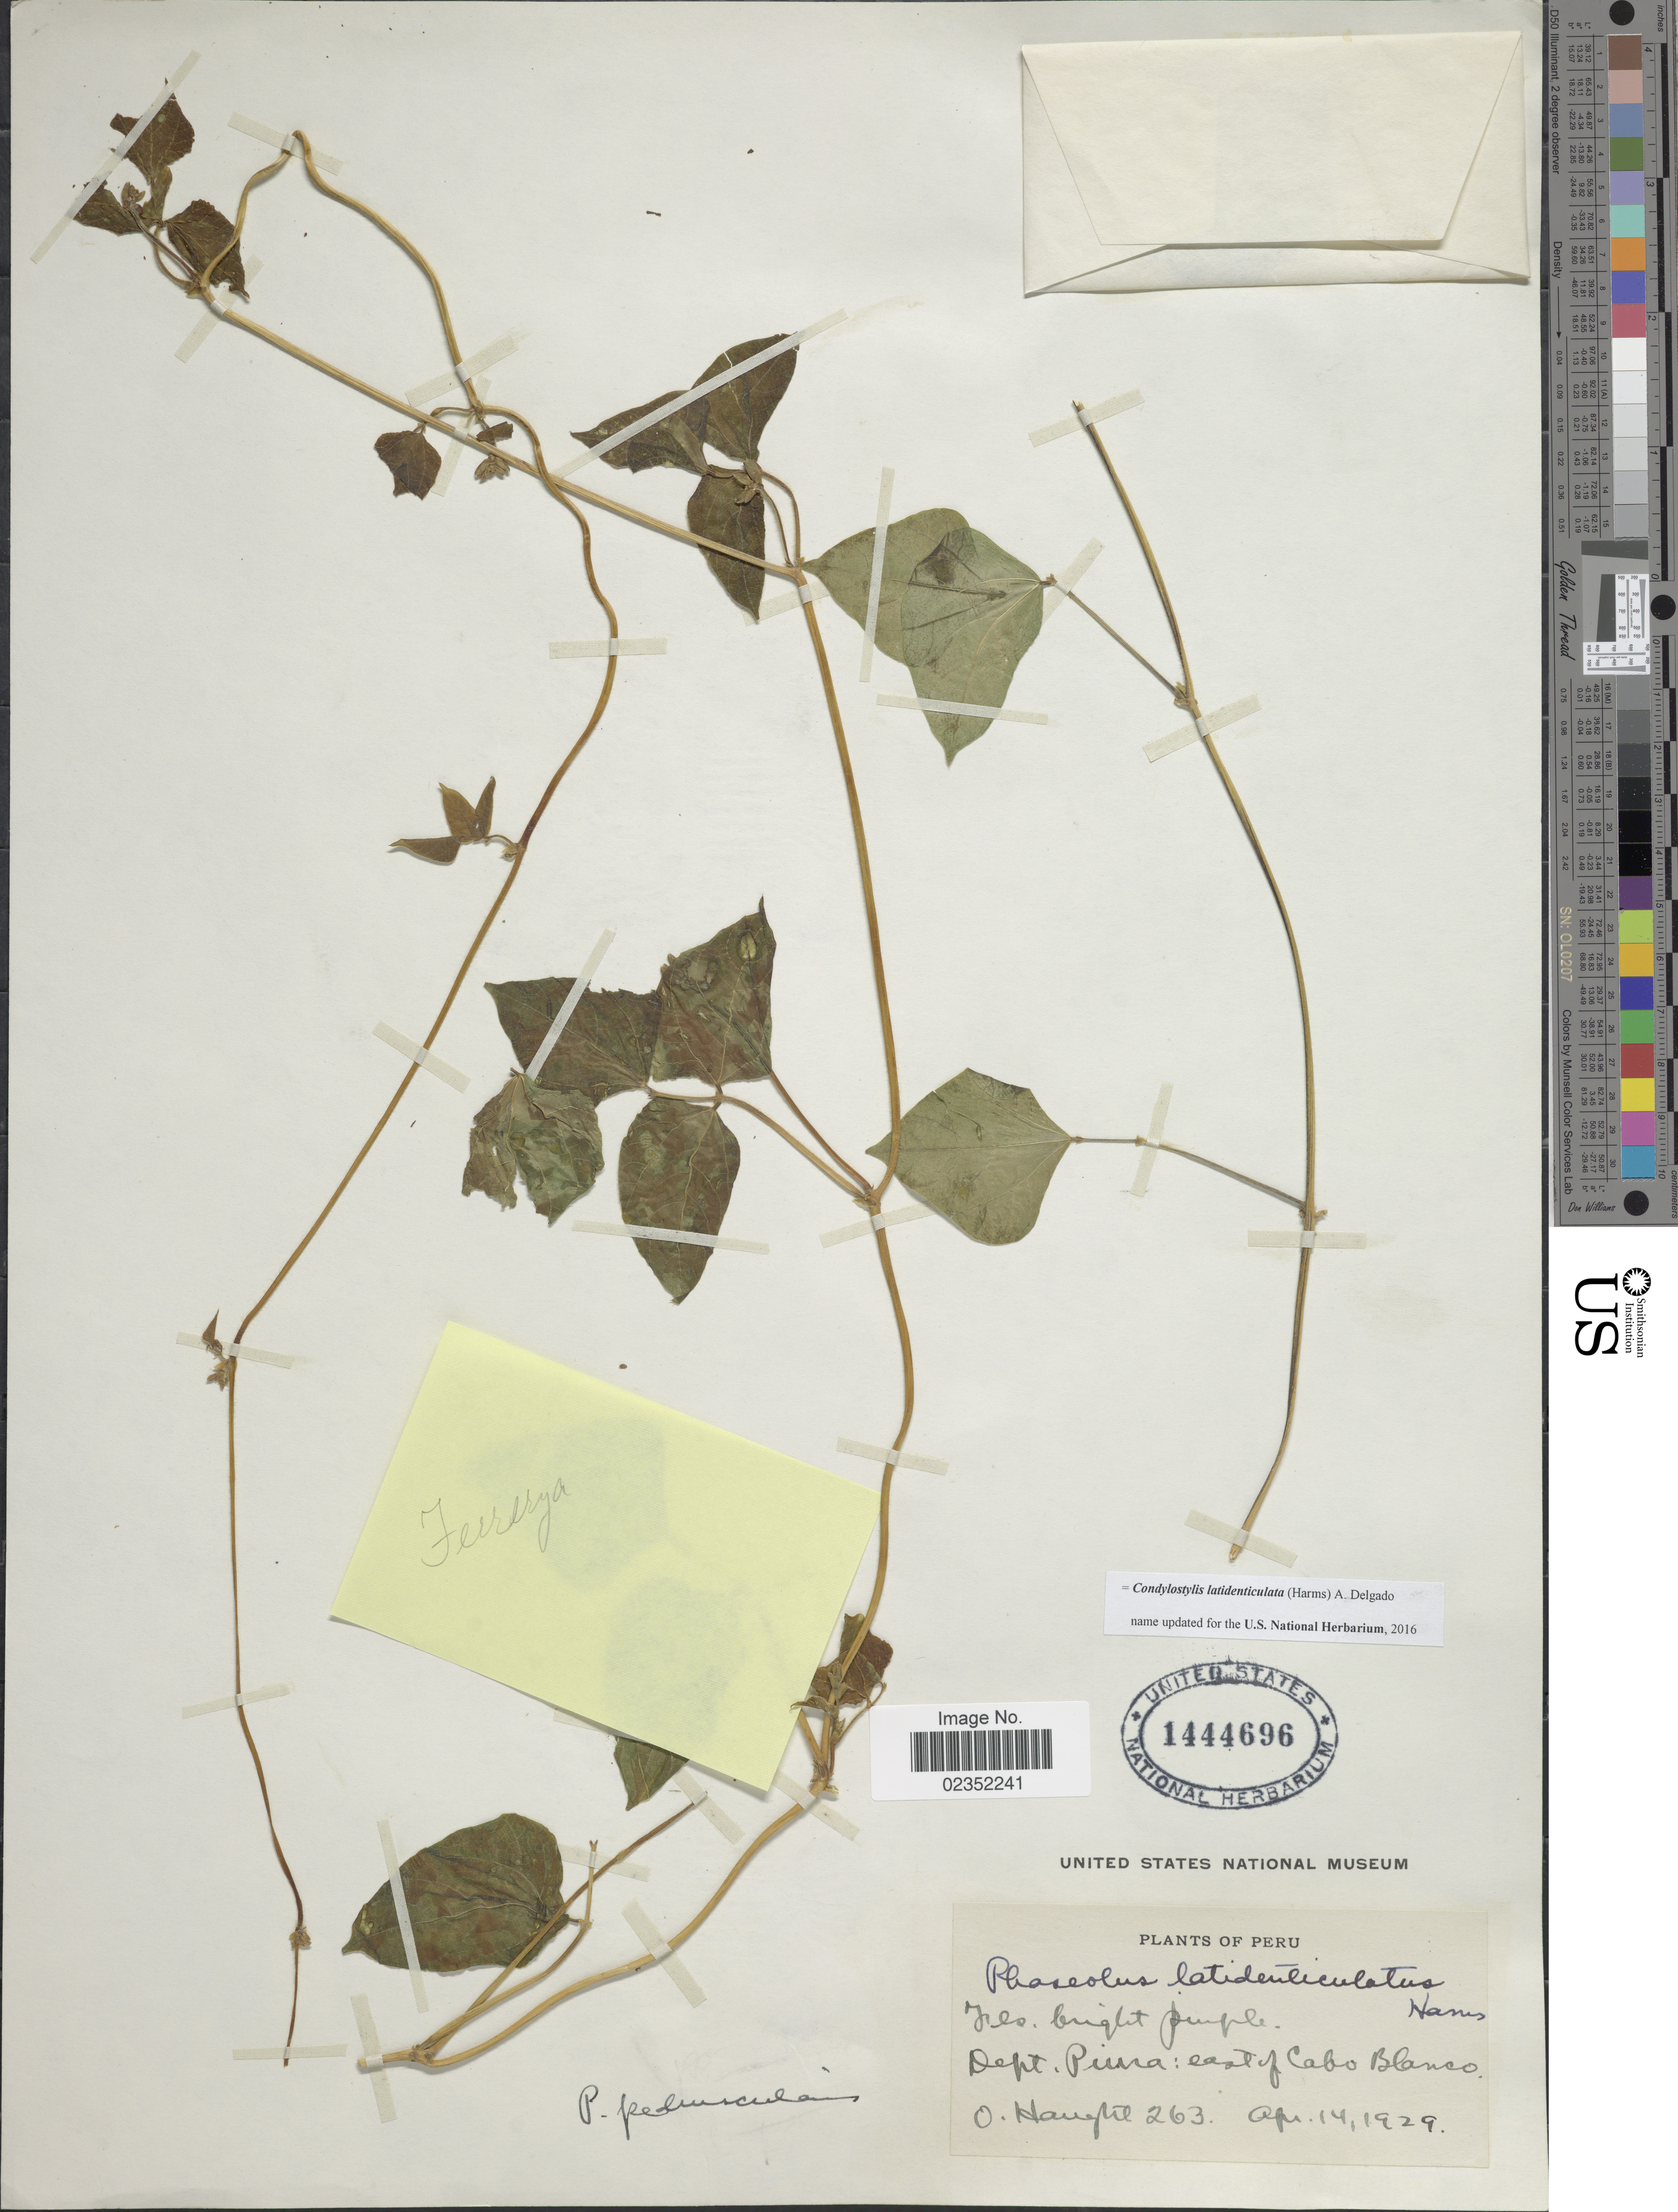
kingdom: Plantae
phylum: Tracheophyta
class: Magnoliopsida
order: Fabales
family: Fabaceae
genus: Condylostylis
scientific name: Condylostylis latidenticulata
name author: (Harms) A. Delgado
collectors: O. Haught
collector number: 263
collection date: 1929-04-14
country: Peru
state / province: Piura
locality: Dept. Piura: east of Cabo Blanco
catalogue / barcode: US 1444696